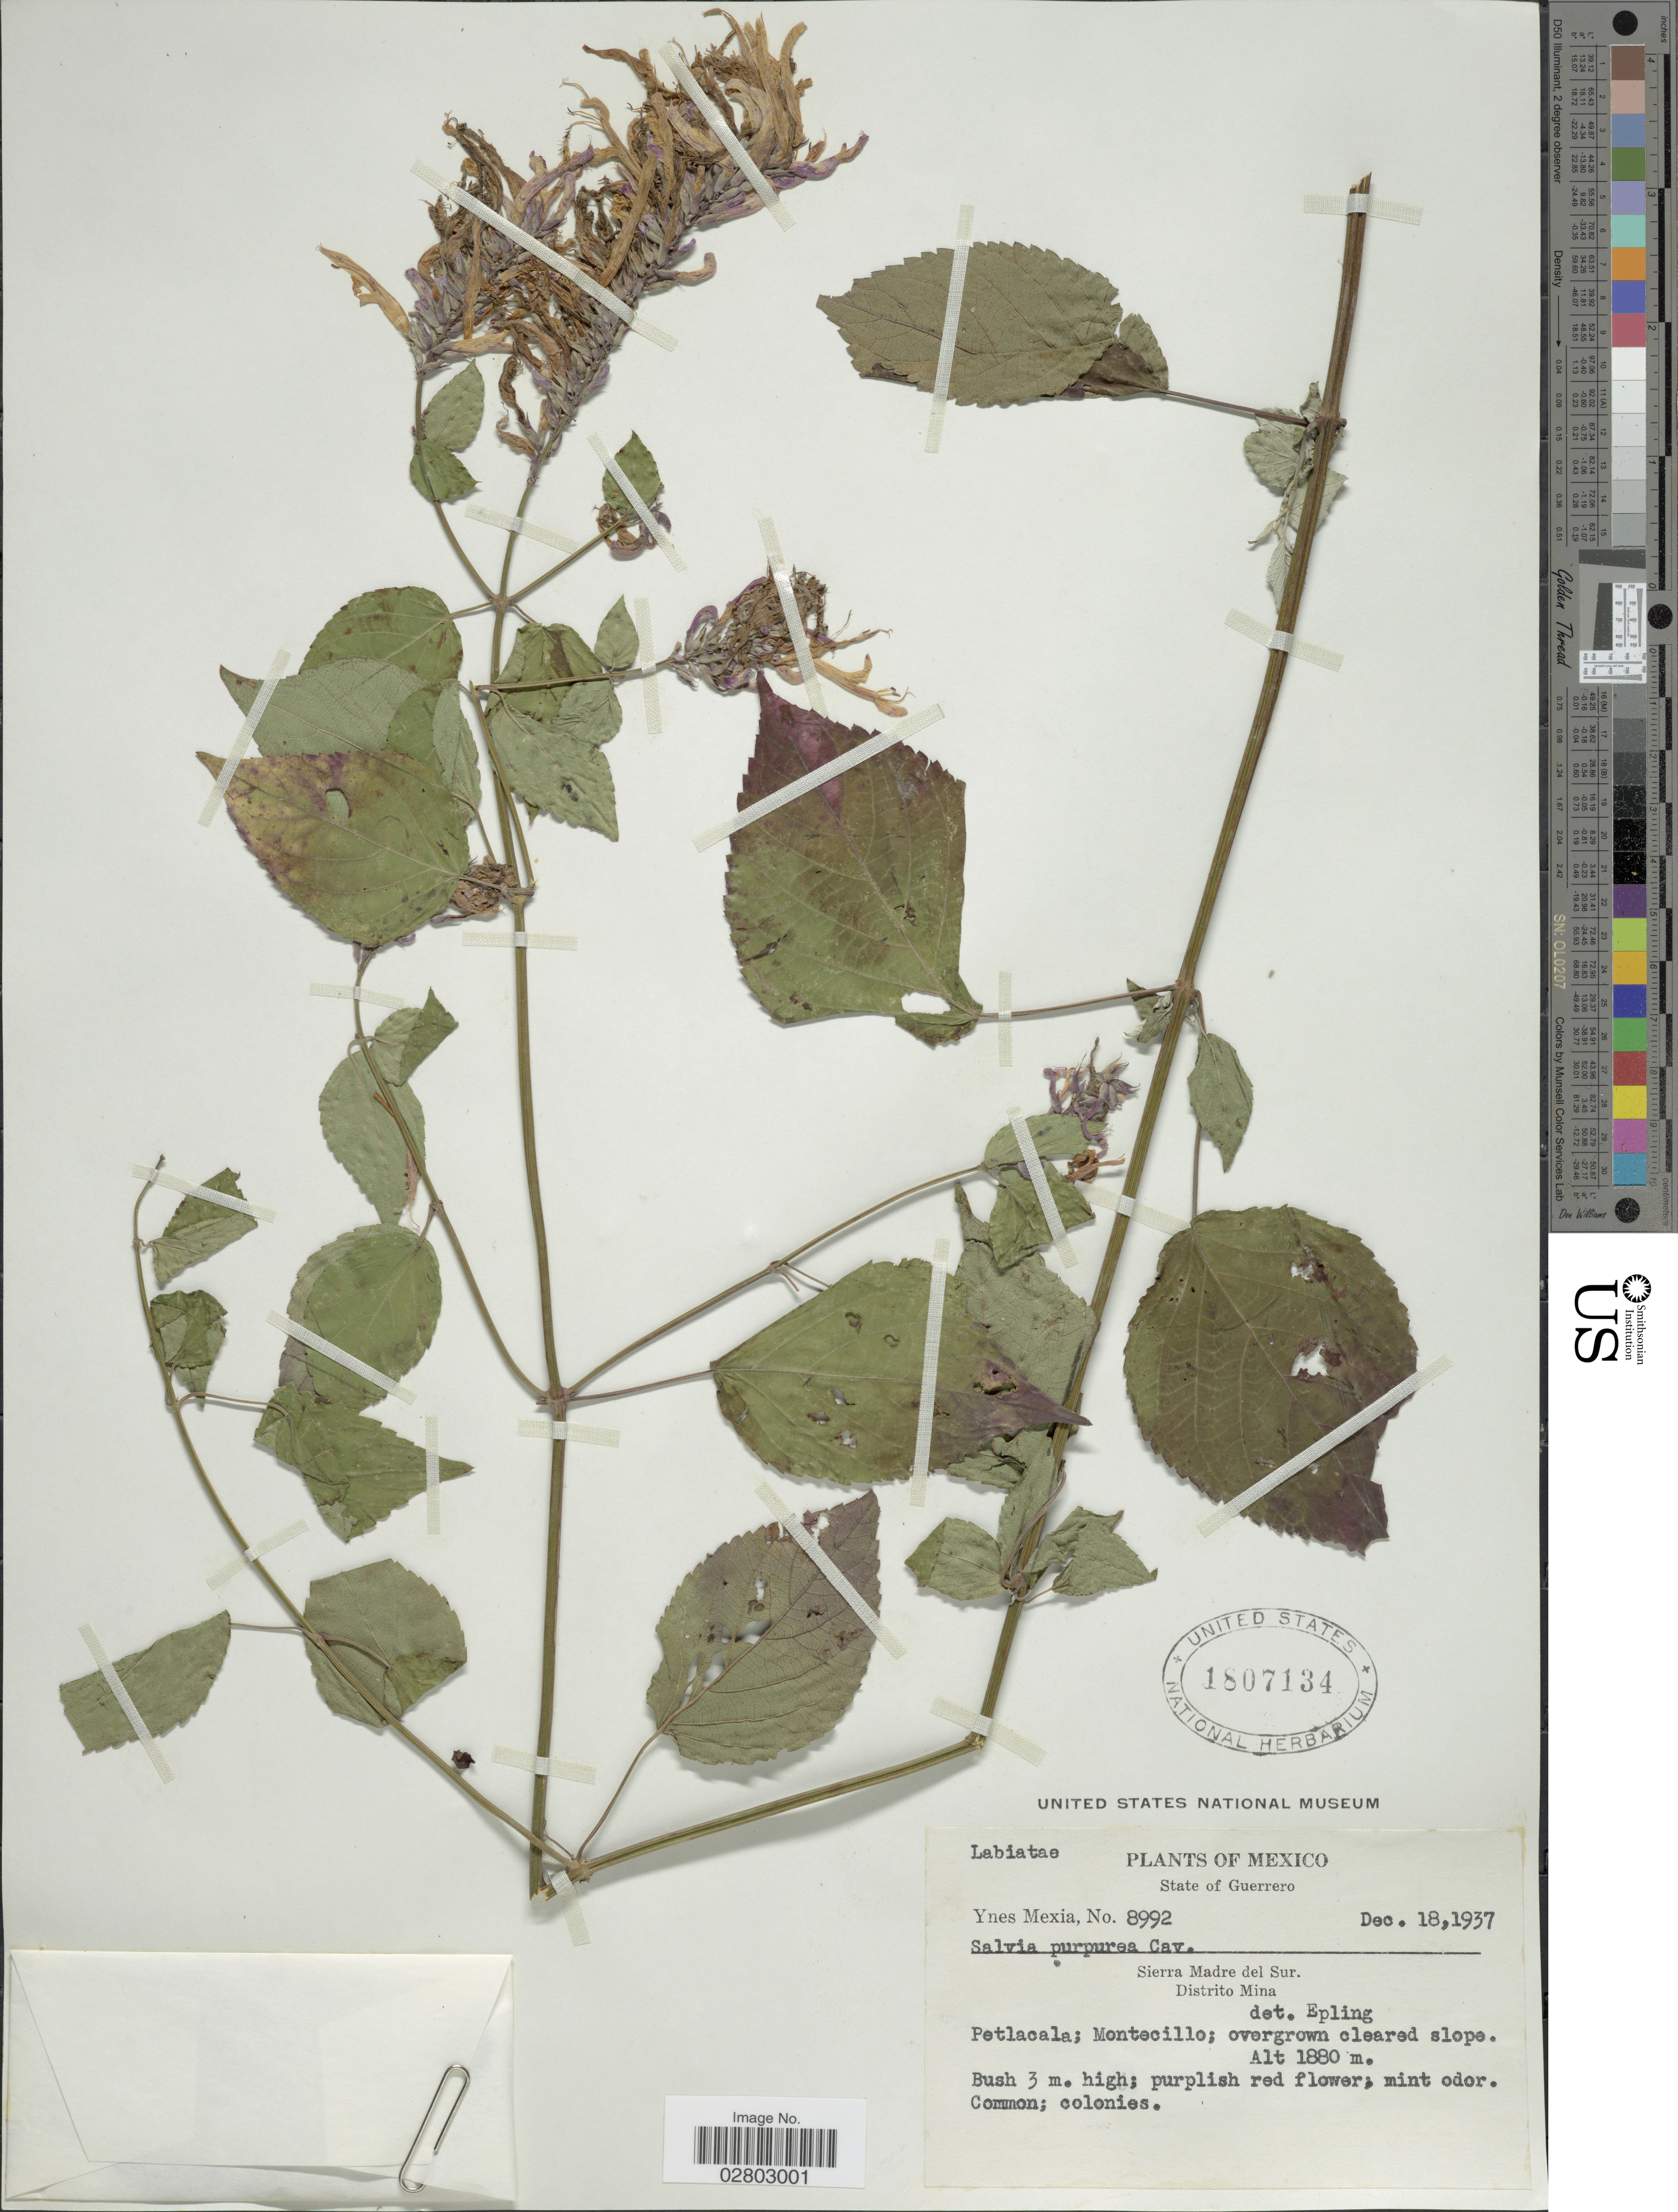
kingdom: Plantae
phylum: Tracheophyta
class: Magnoliopsida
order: Lamiales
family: Lamiaceae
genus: Salvia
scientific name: Salvia purpurea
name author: Cav.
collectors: Y. Mexia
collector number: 8992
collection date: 1937-12-18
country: Mexico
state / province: Guerrero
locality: State of Guerrero, Sierra Madre del Sur, Distrito Mina.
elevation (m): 1880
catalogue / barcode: US 1807134